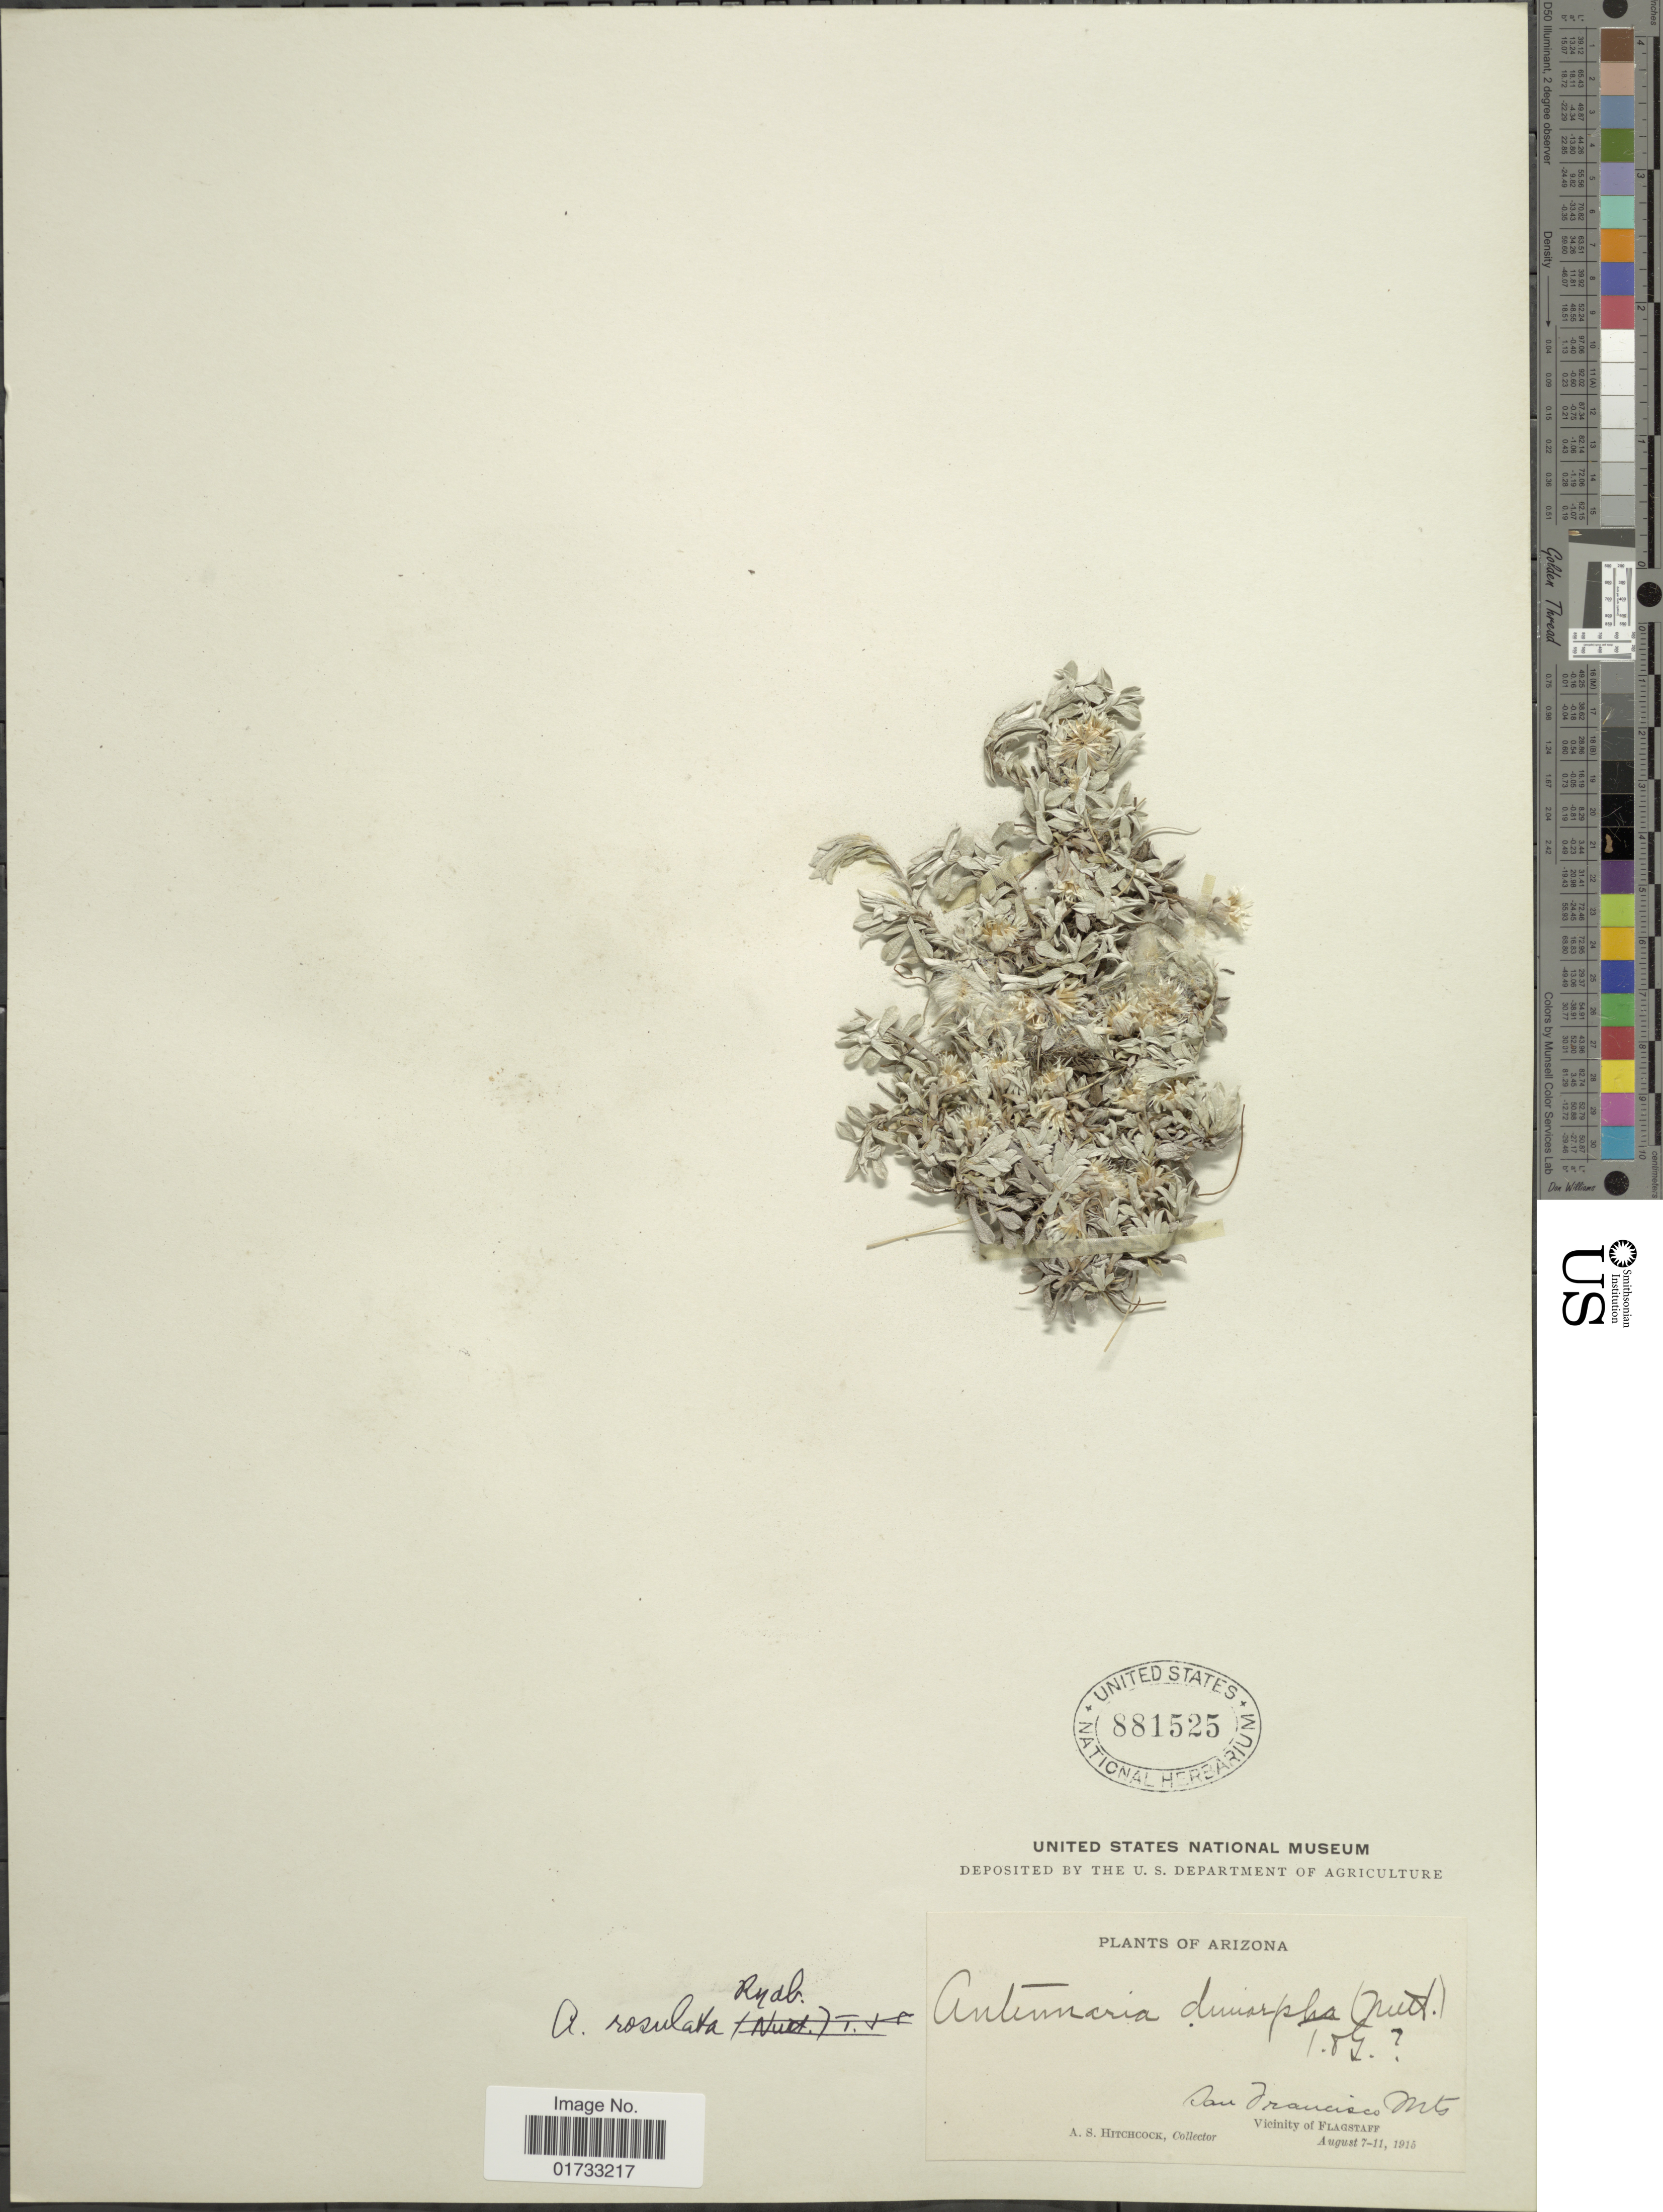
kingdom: Plantae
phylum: Tracheophyta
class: Magnoliopsida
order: Asterales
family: Asteraceae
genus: Antennaria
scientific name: Antennaria rosulata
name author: Rydb.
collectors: A. S. Hitchcock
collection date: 1915-08-07/1915-08-11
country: United States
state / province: Arizona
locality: San Francisco Mts., vicinity of Flagstaff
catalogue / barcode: US 881525